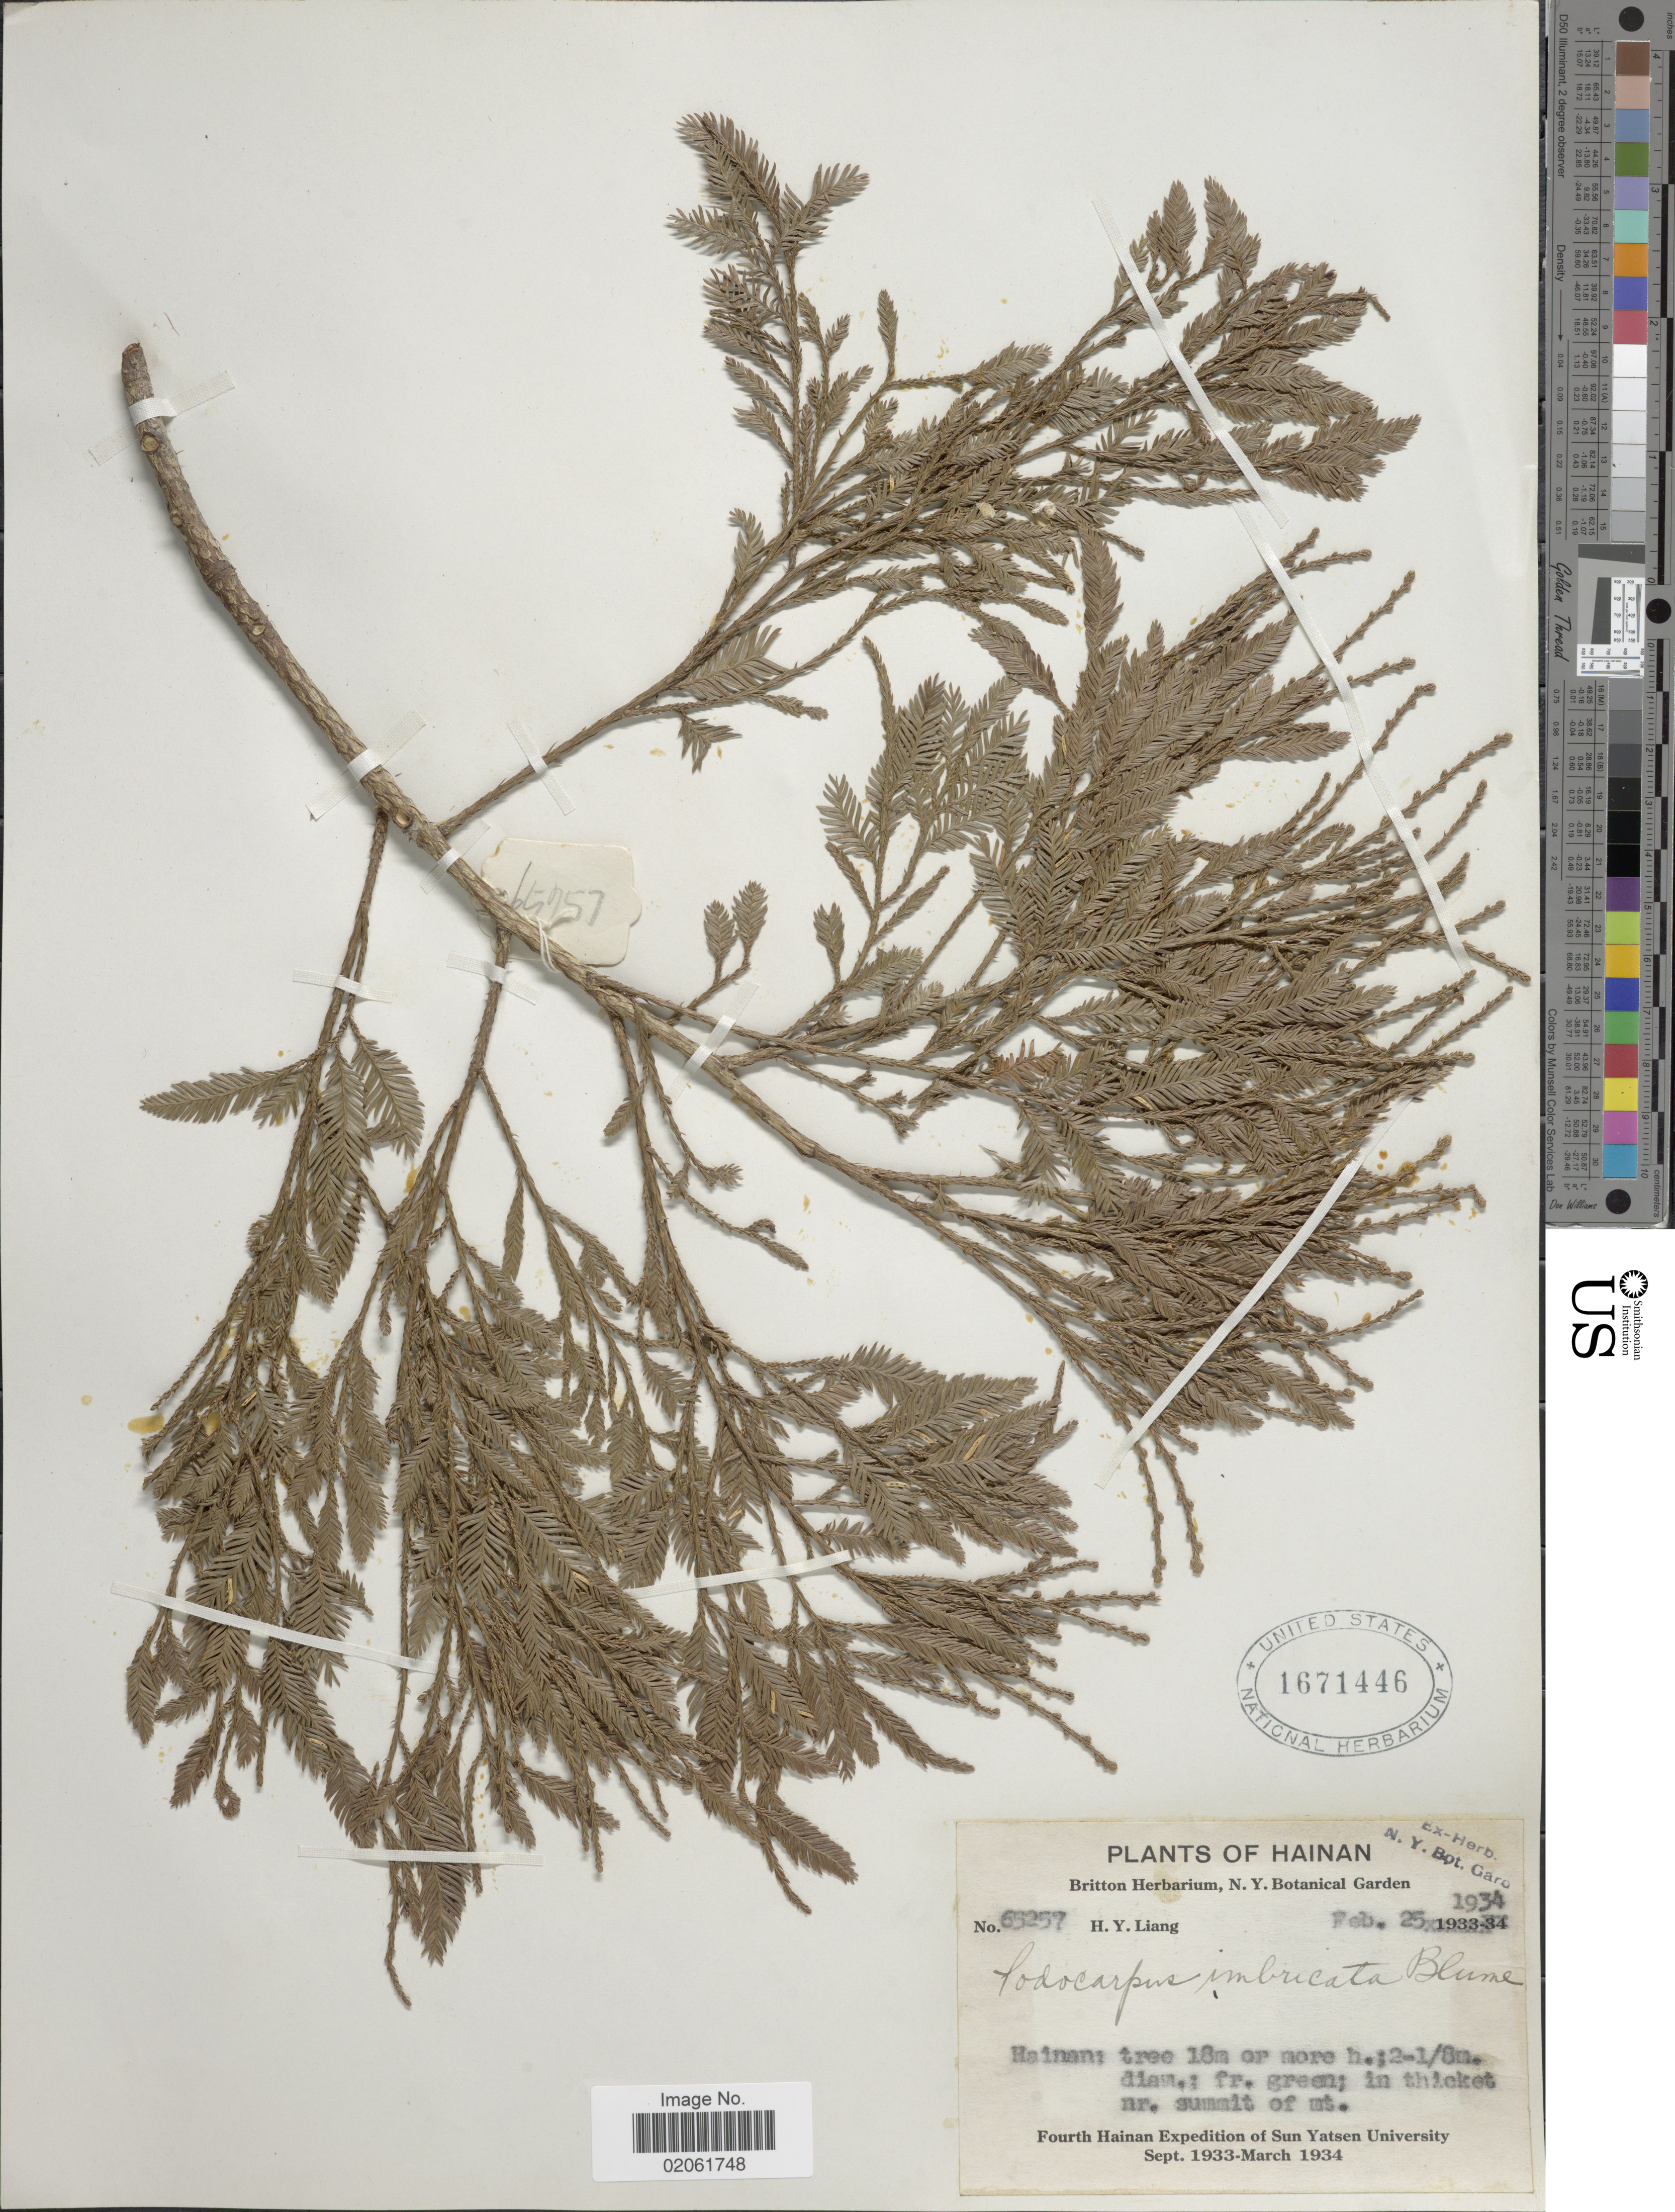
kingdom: Plantae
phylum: Tracheophyta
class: Pinopsida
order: Pinales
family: Podocarpaceae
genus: Podocarpus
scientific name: Podocarpus imbricatus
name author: Blume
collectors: H. Y. Liang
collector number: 65257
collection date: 1934-02-25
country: China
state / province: Hainan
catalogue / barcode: US 1671446